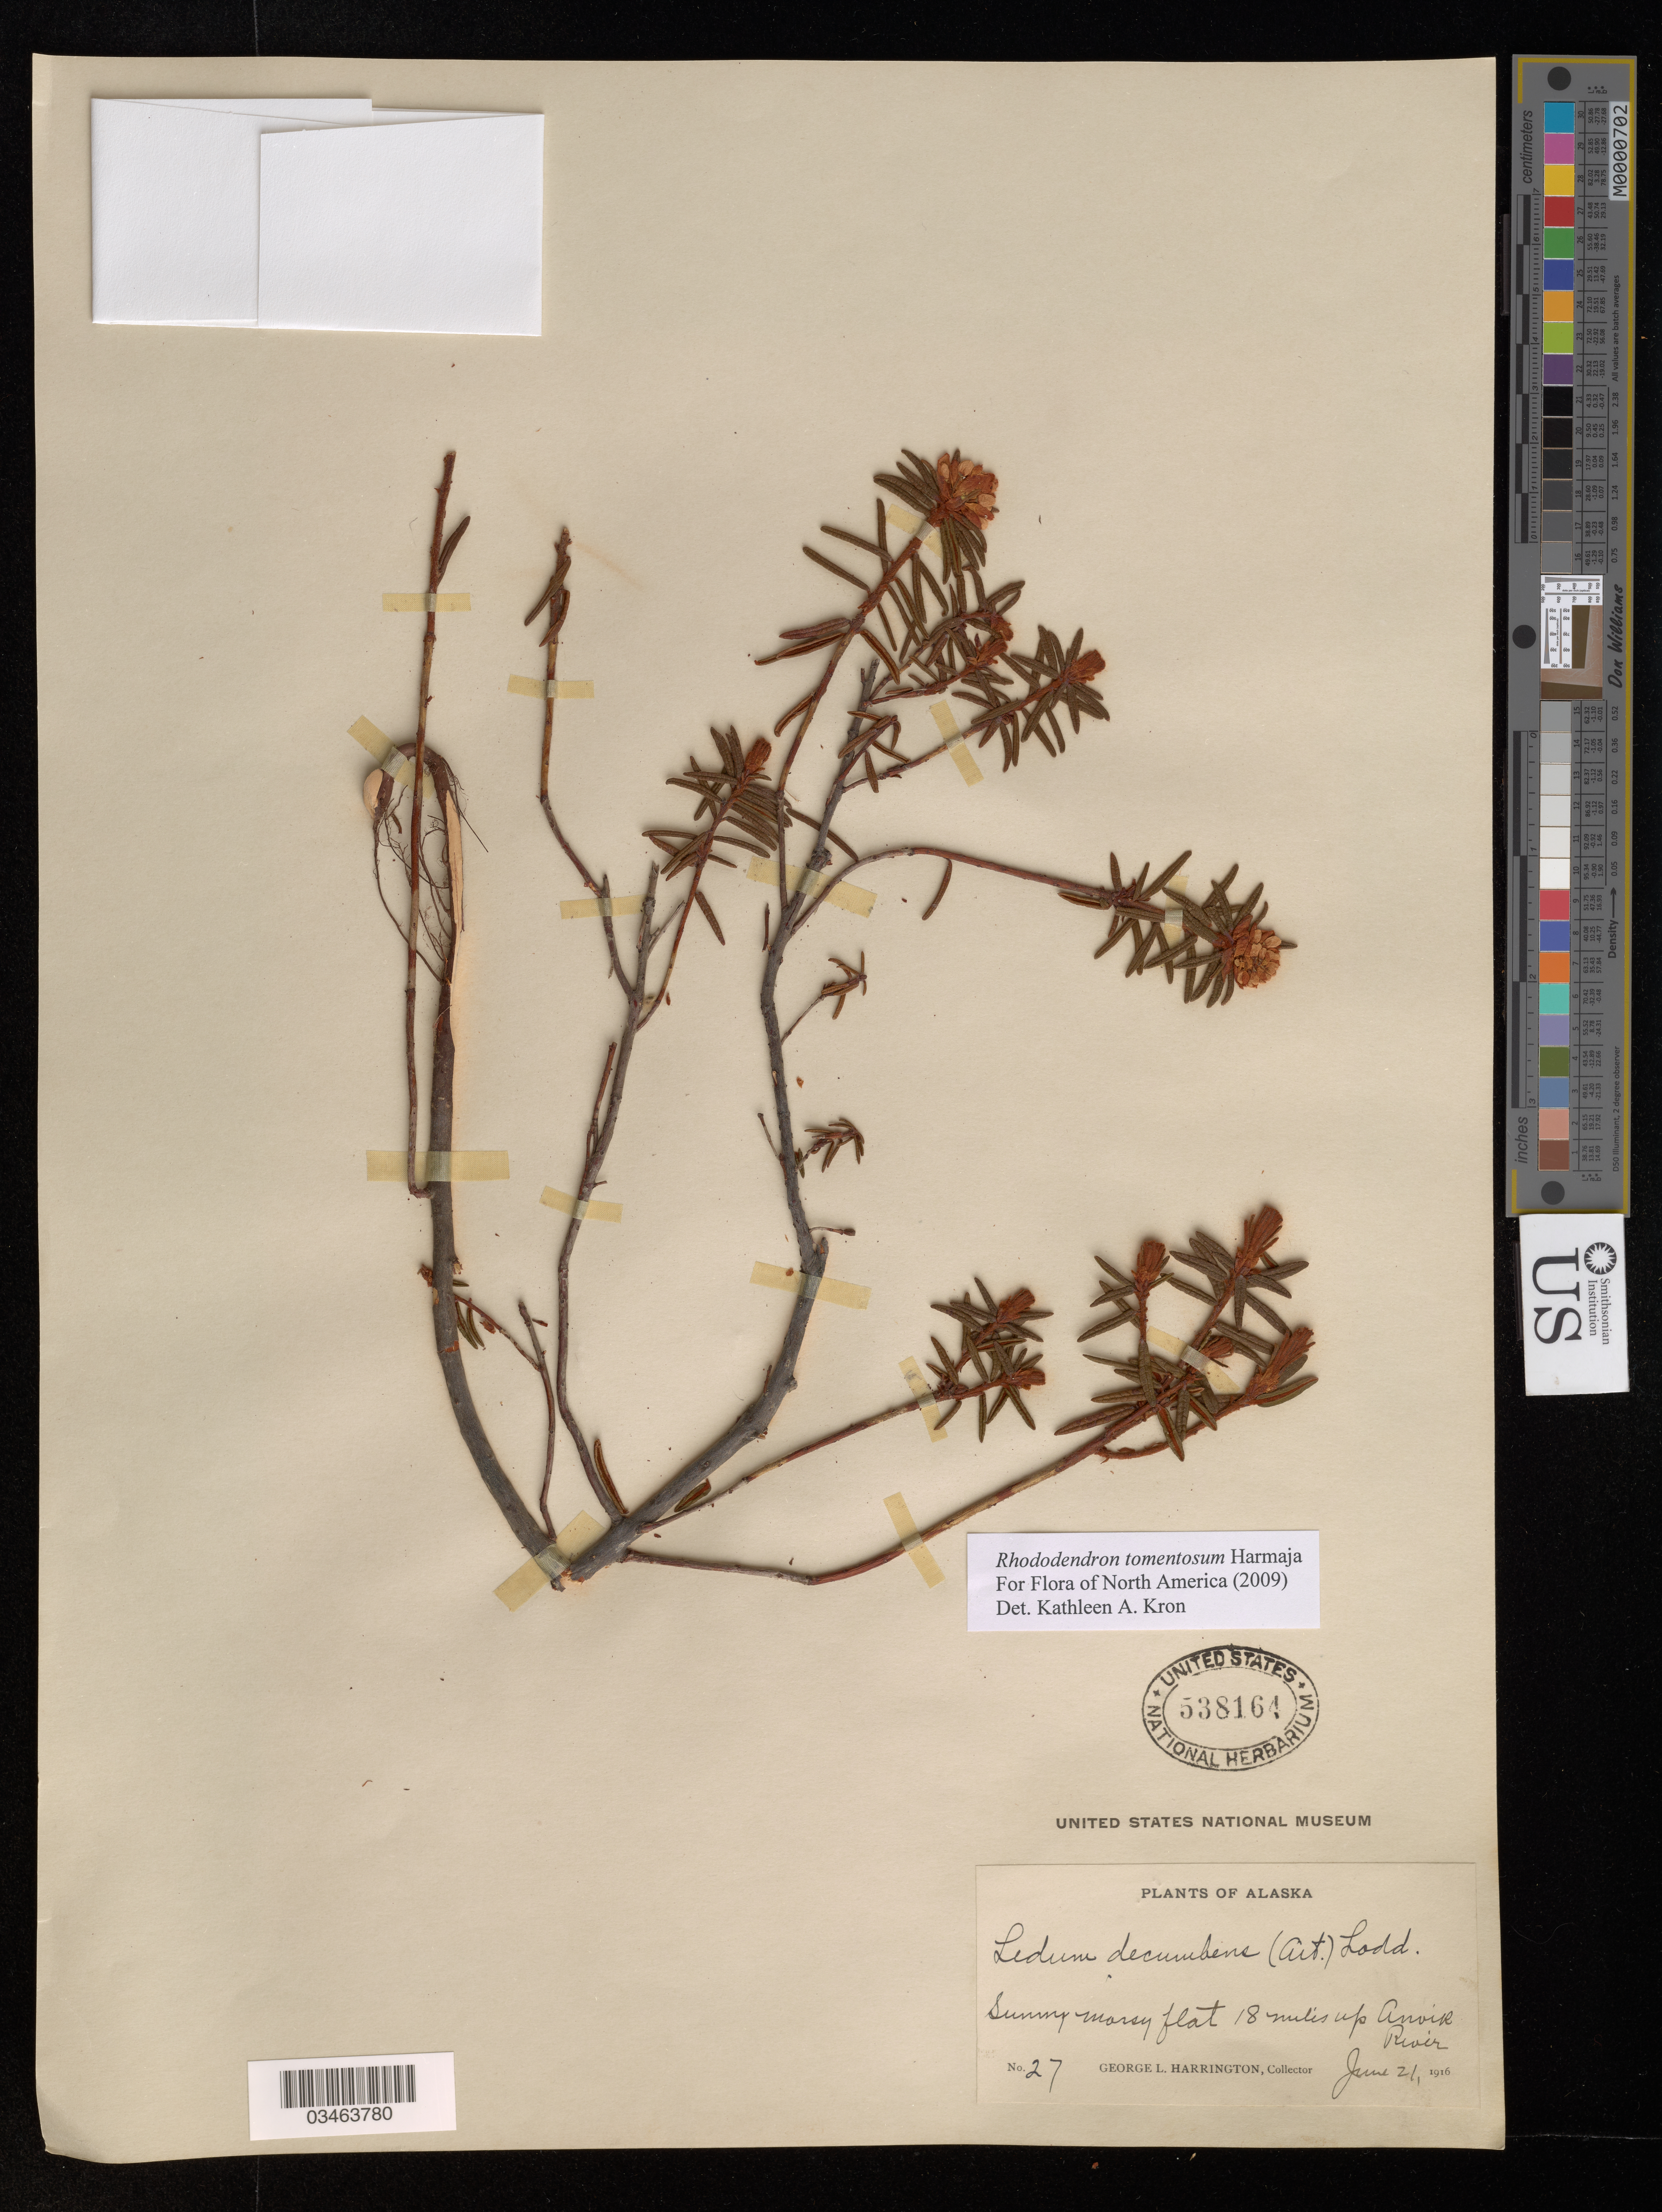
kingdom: Plantae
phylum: Tracheophyta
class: Magnoliopsida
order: Ericales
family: Ericaceae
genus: Rhododendron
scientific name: Rhododendron tomentosum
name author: Harmaja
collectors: G. Harrington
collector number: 27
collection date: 1916-06-21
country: United States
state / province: Alaska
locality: Sunny* mossy* flat 18 miles up Anvik River.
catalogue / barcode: US 538164